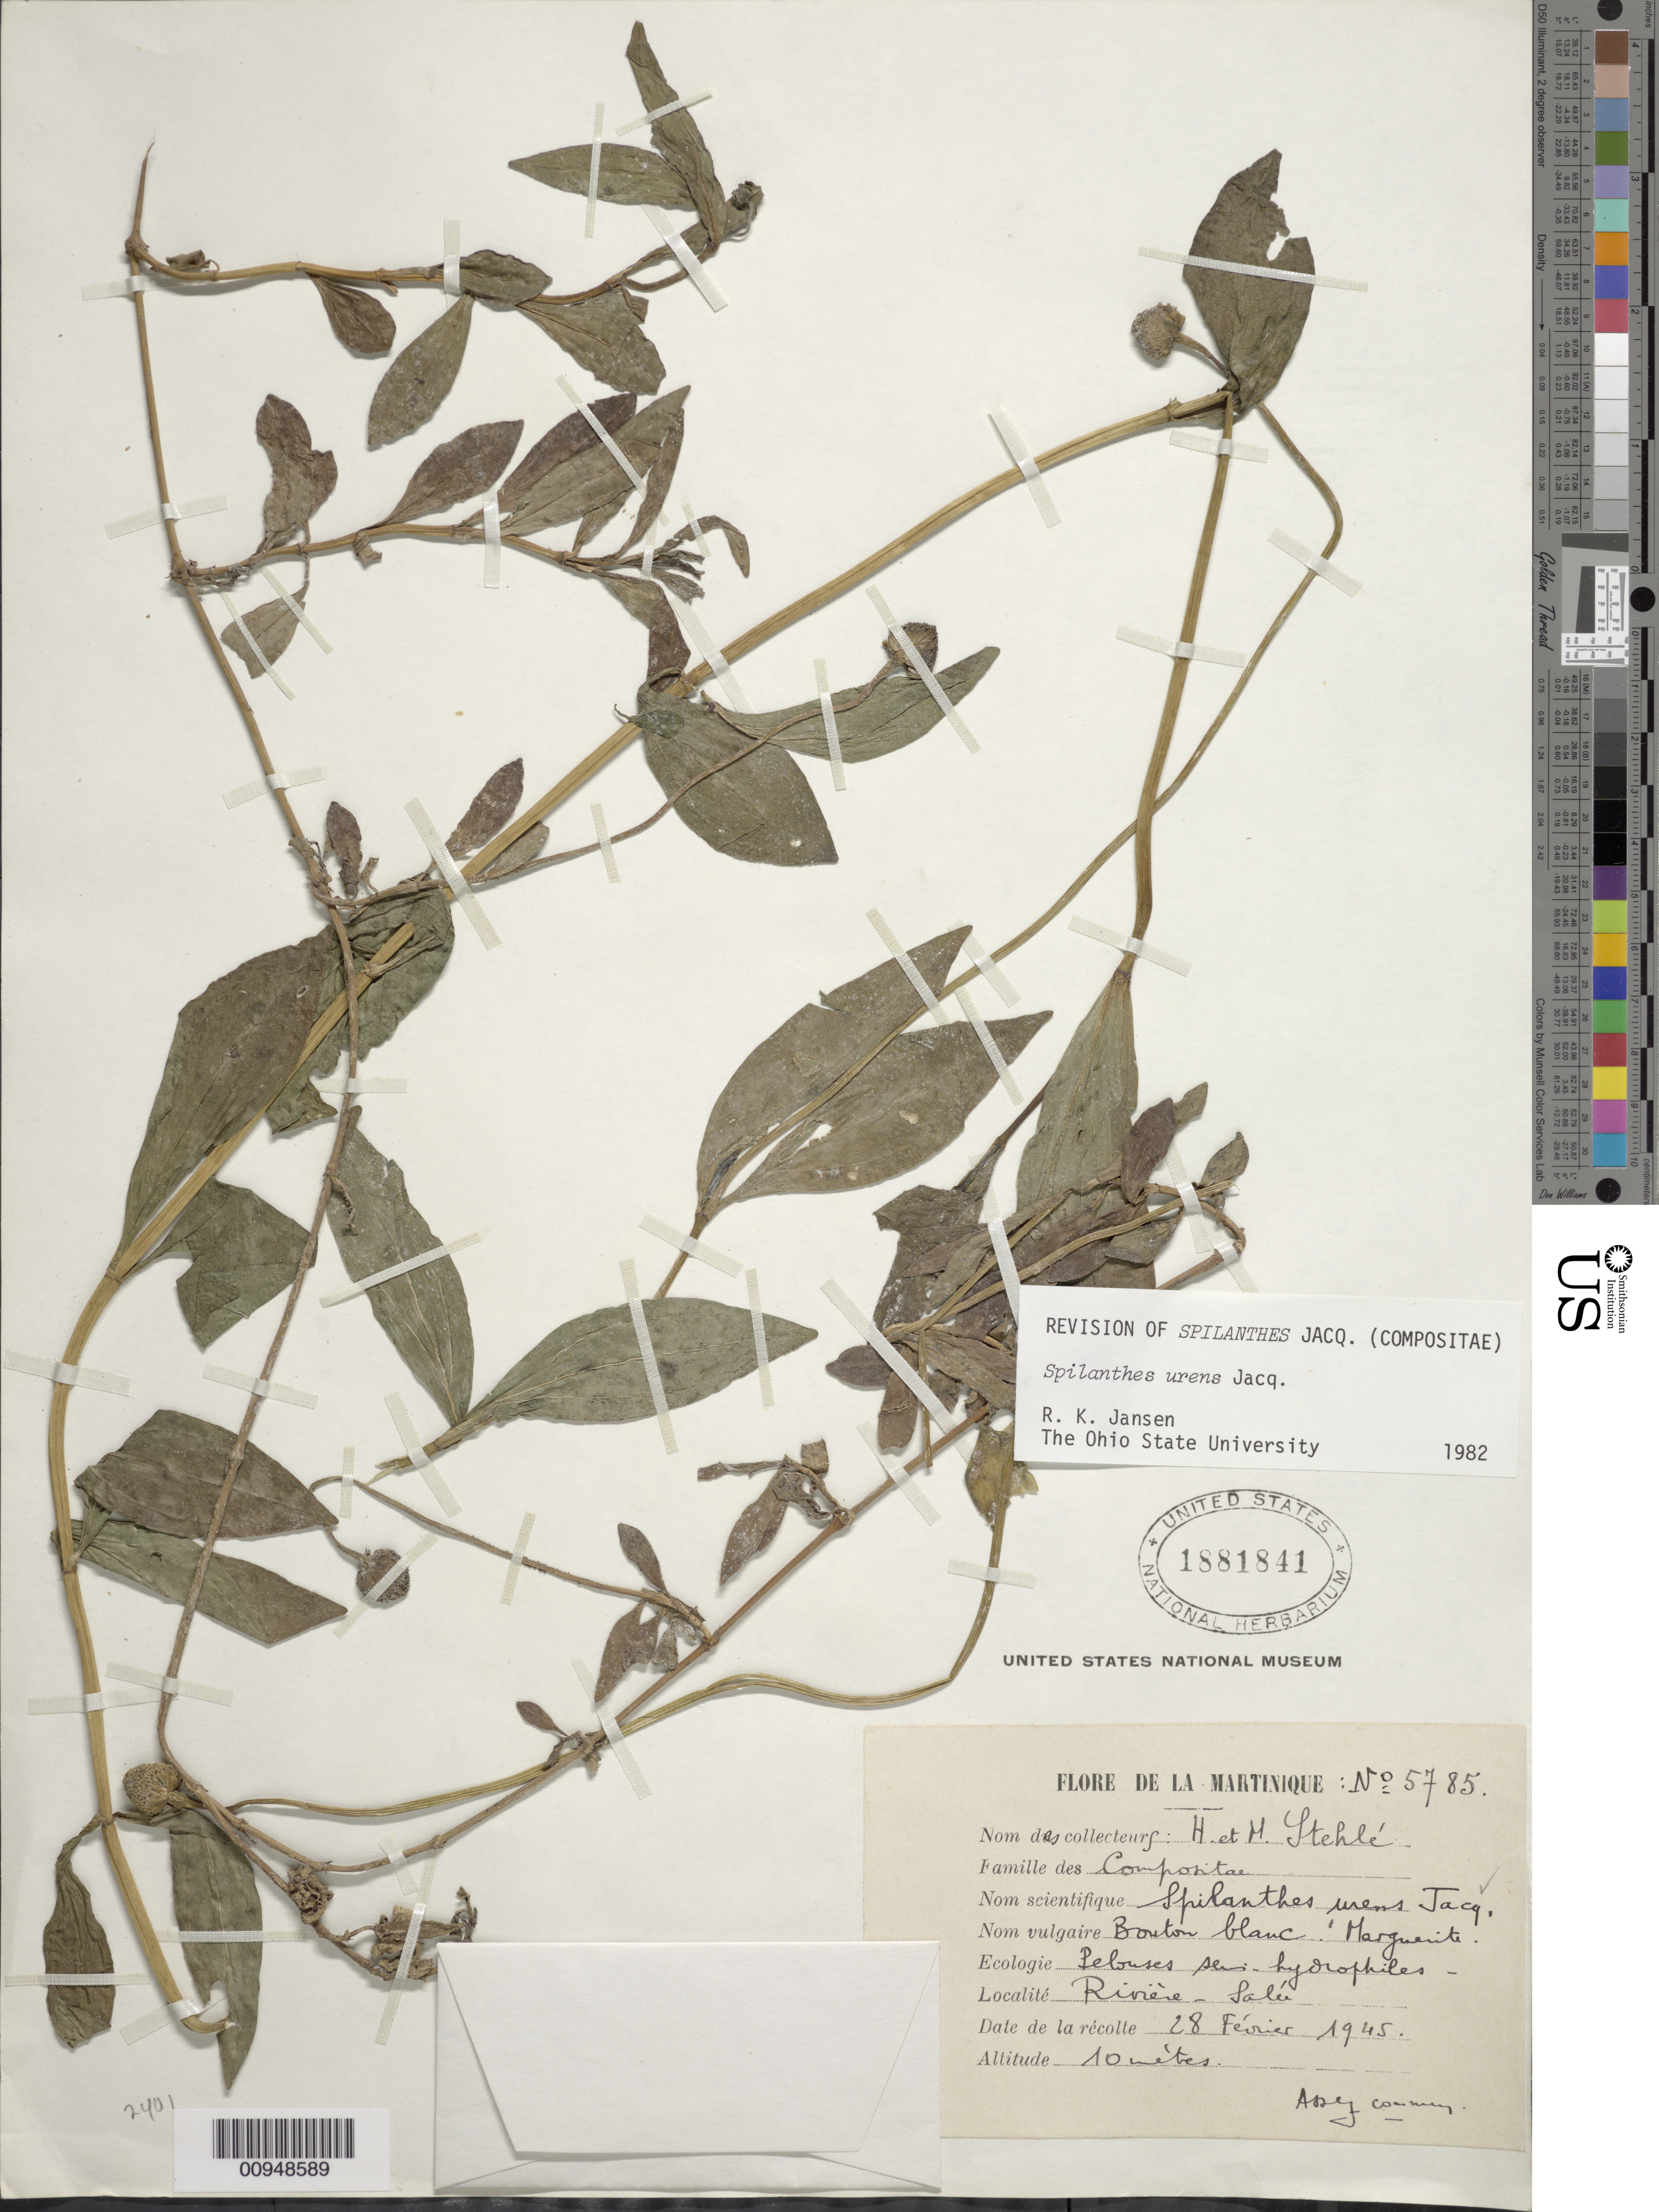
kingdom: Plantae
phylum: Tracheophyta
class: Magnoliopsida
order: Asterales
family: Asteraceae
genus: Spilanthes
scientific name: Spilanthes urens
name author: Jacq.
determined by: Jansen, R. K.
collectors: H. Stehlé & M. Stehlé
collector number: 5785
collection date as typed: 28 Feb 1945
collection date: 1945-02-28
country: Martinique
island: Martinique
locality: Rivière Salée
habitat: Pelouses sec - hyrophiles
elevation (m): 10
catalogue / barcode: US 1881841